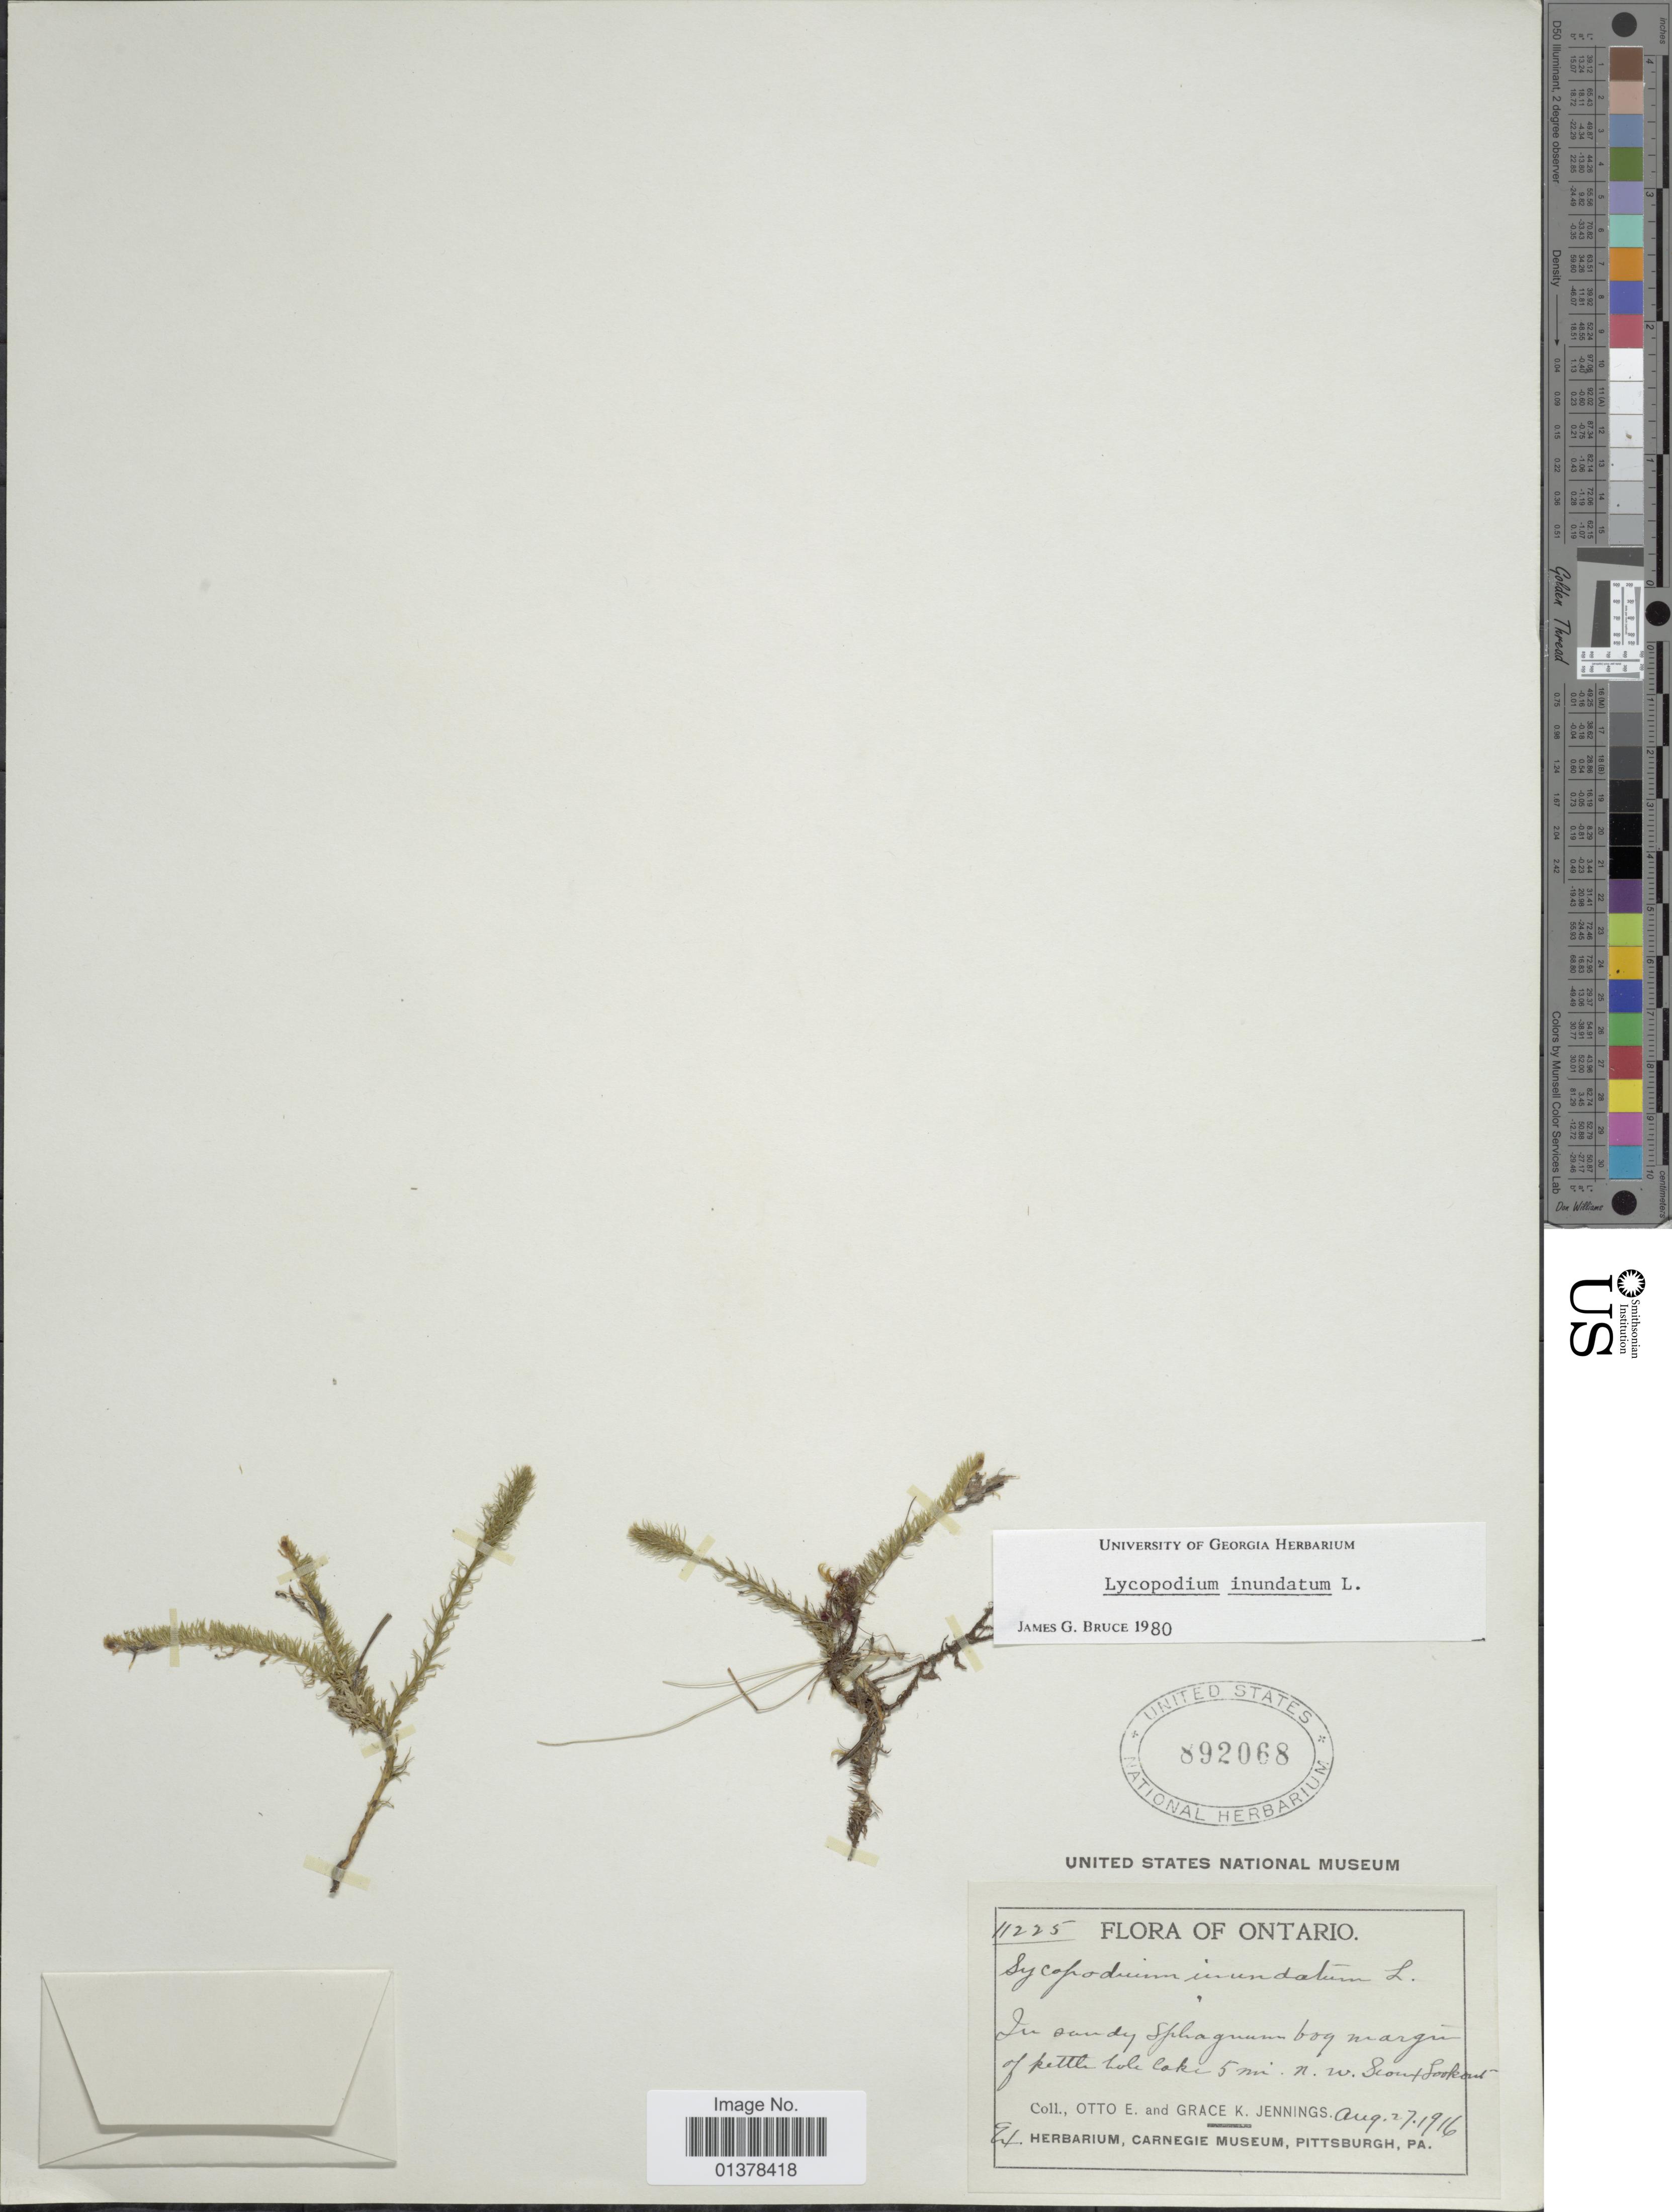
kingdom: Plantae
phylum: Tracheophyta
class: Lycopodiopsida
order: Lycopodiales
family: Lycopodiaceae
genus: Lycopodiella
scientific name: Lycopodiella inundata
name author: (L.) Holub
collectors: E. Otto & G. K. Jennings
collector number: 11225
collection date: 1916-08-27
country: Canada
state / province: Ontario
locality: Kettle hole lake 5 mi. n.w. Sioux Lookout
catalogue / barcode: US 892068